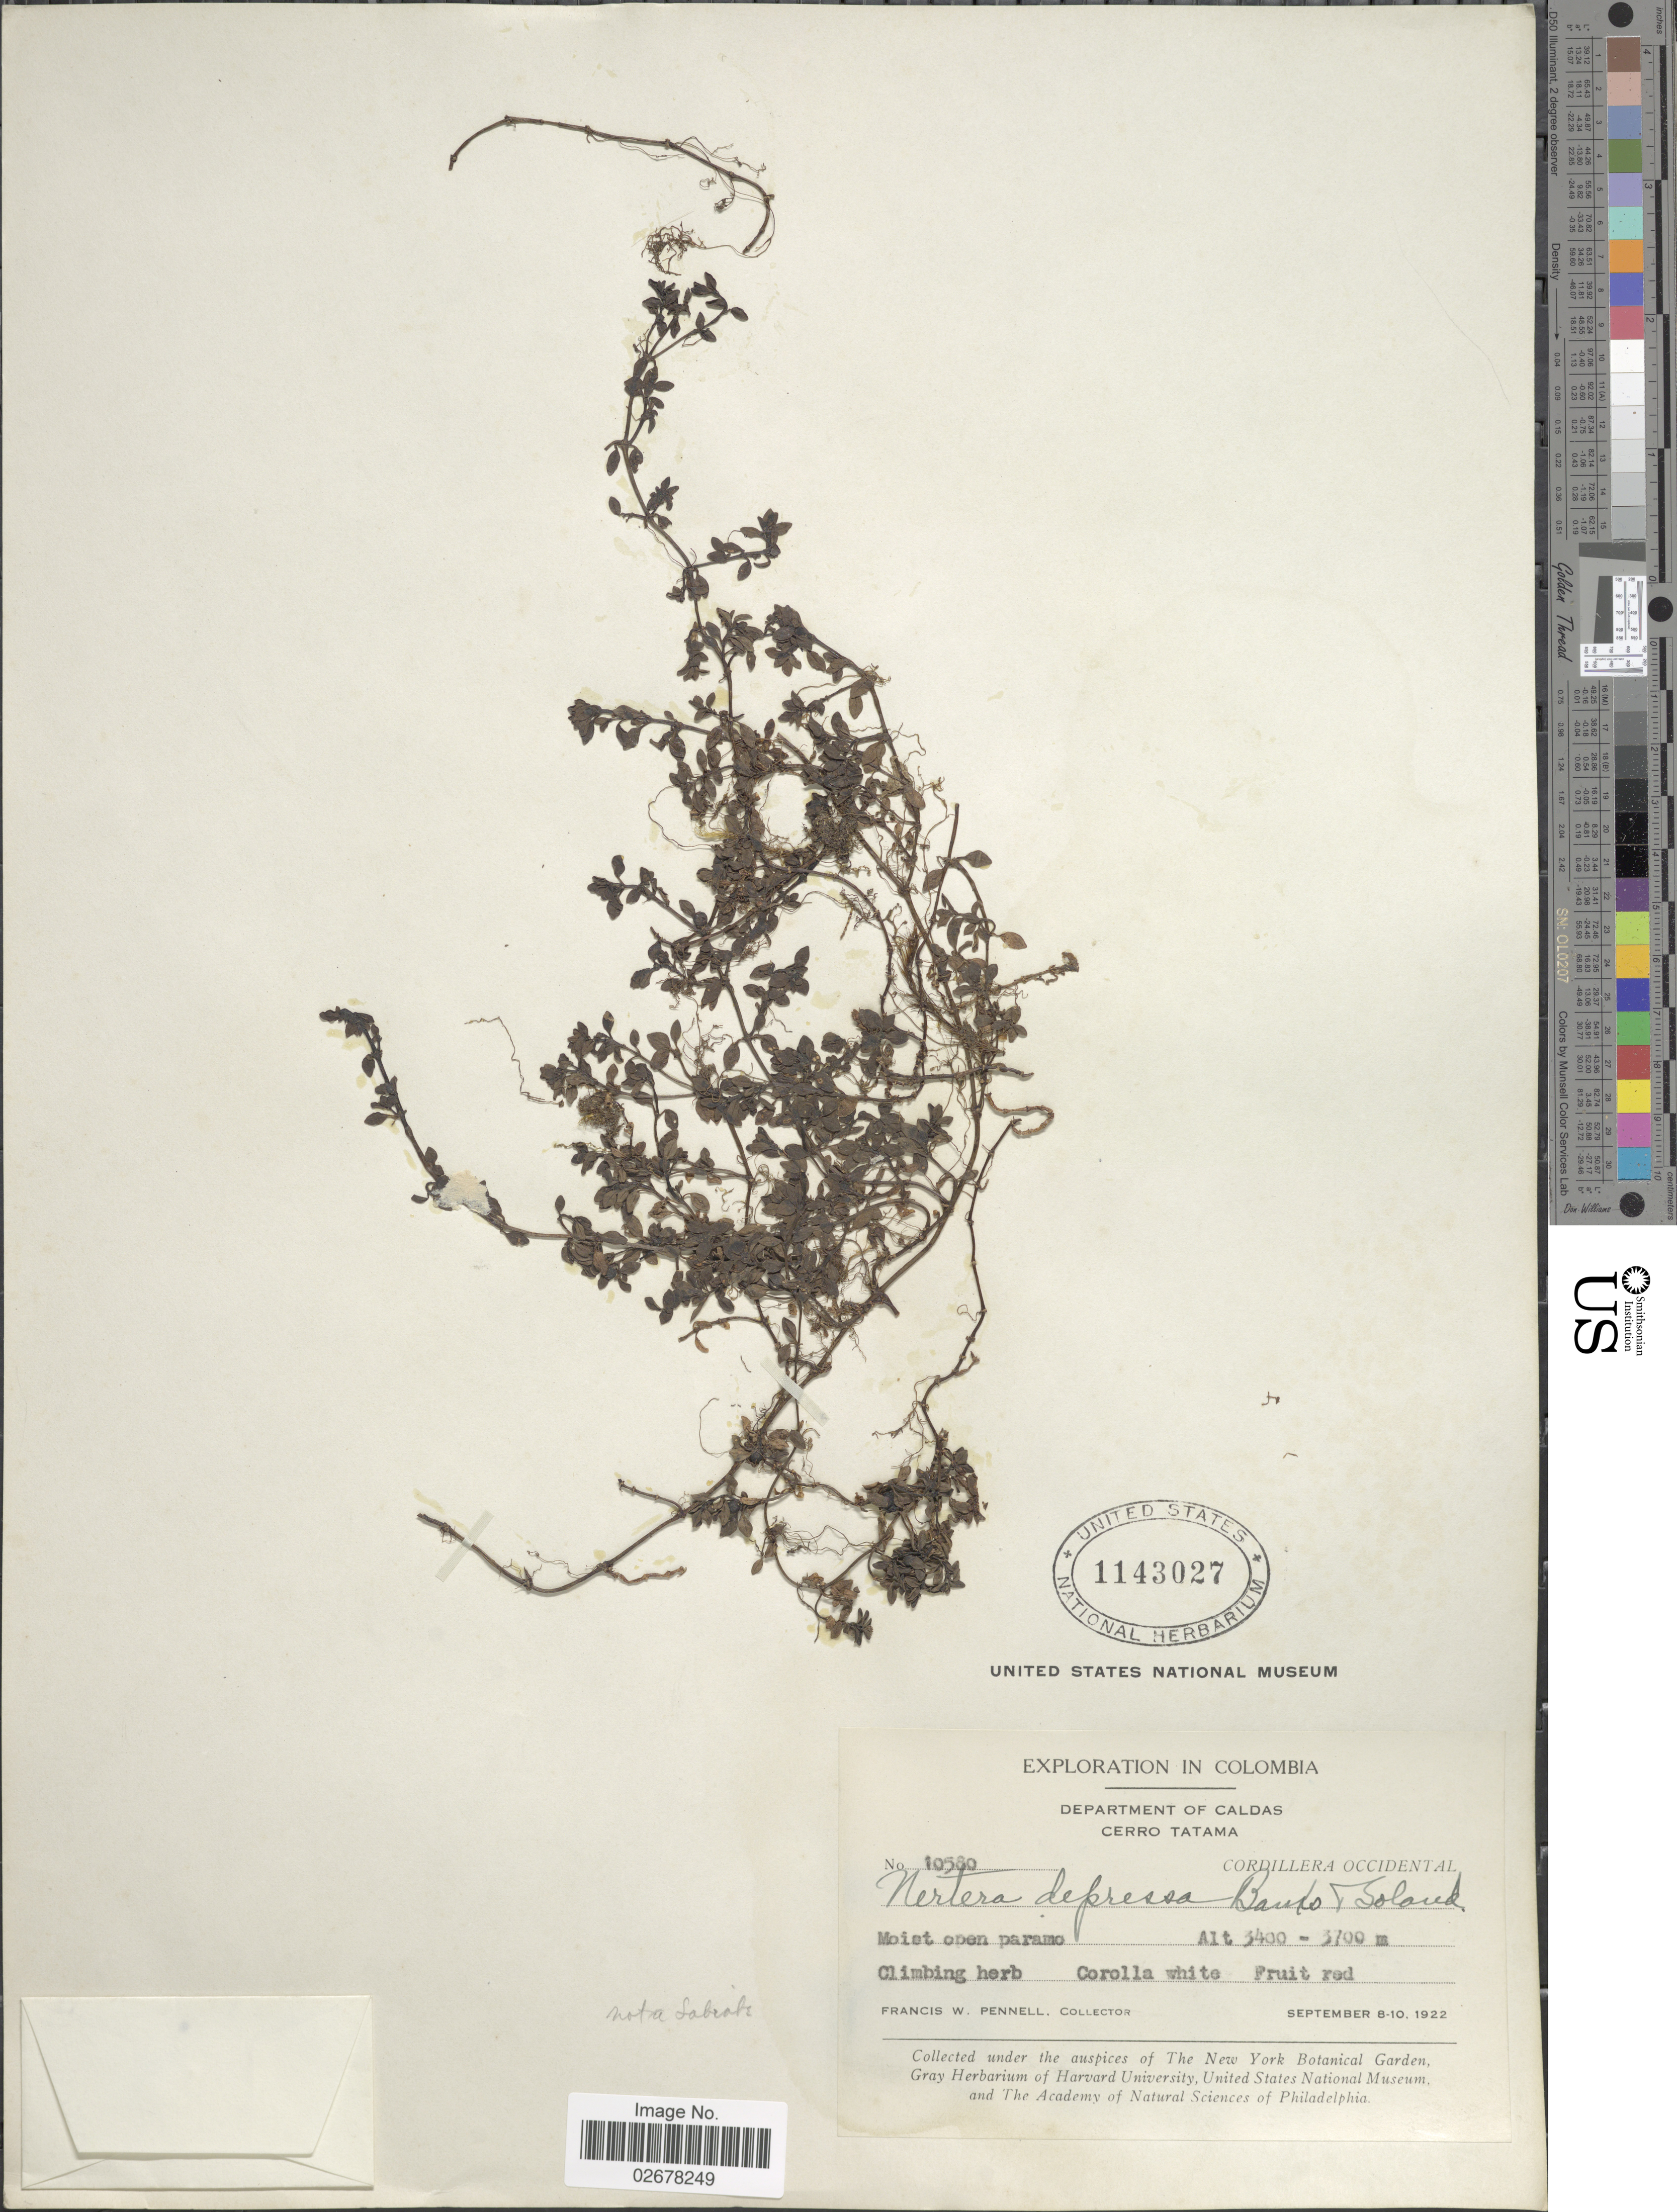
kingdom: Plantae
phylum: Tracheophyta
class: Magnoliopsida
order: Gentianales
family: Rubiaceae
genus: Nertera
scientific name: Nertera depressa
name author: Banks & Sol. ex Gaertn.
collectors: F. W. Pennell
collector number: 10580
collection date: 1922-09-08/1922-09-10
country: Colombia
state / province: Caldas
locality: Cerro Tatama, Cordillera Occidental, moist open paramo.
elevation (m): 3400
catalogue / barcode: US 1143027